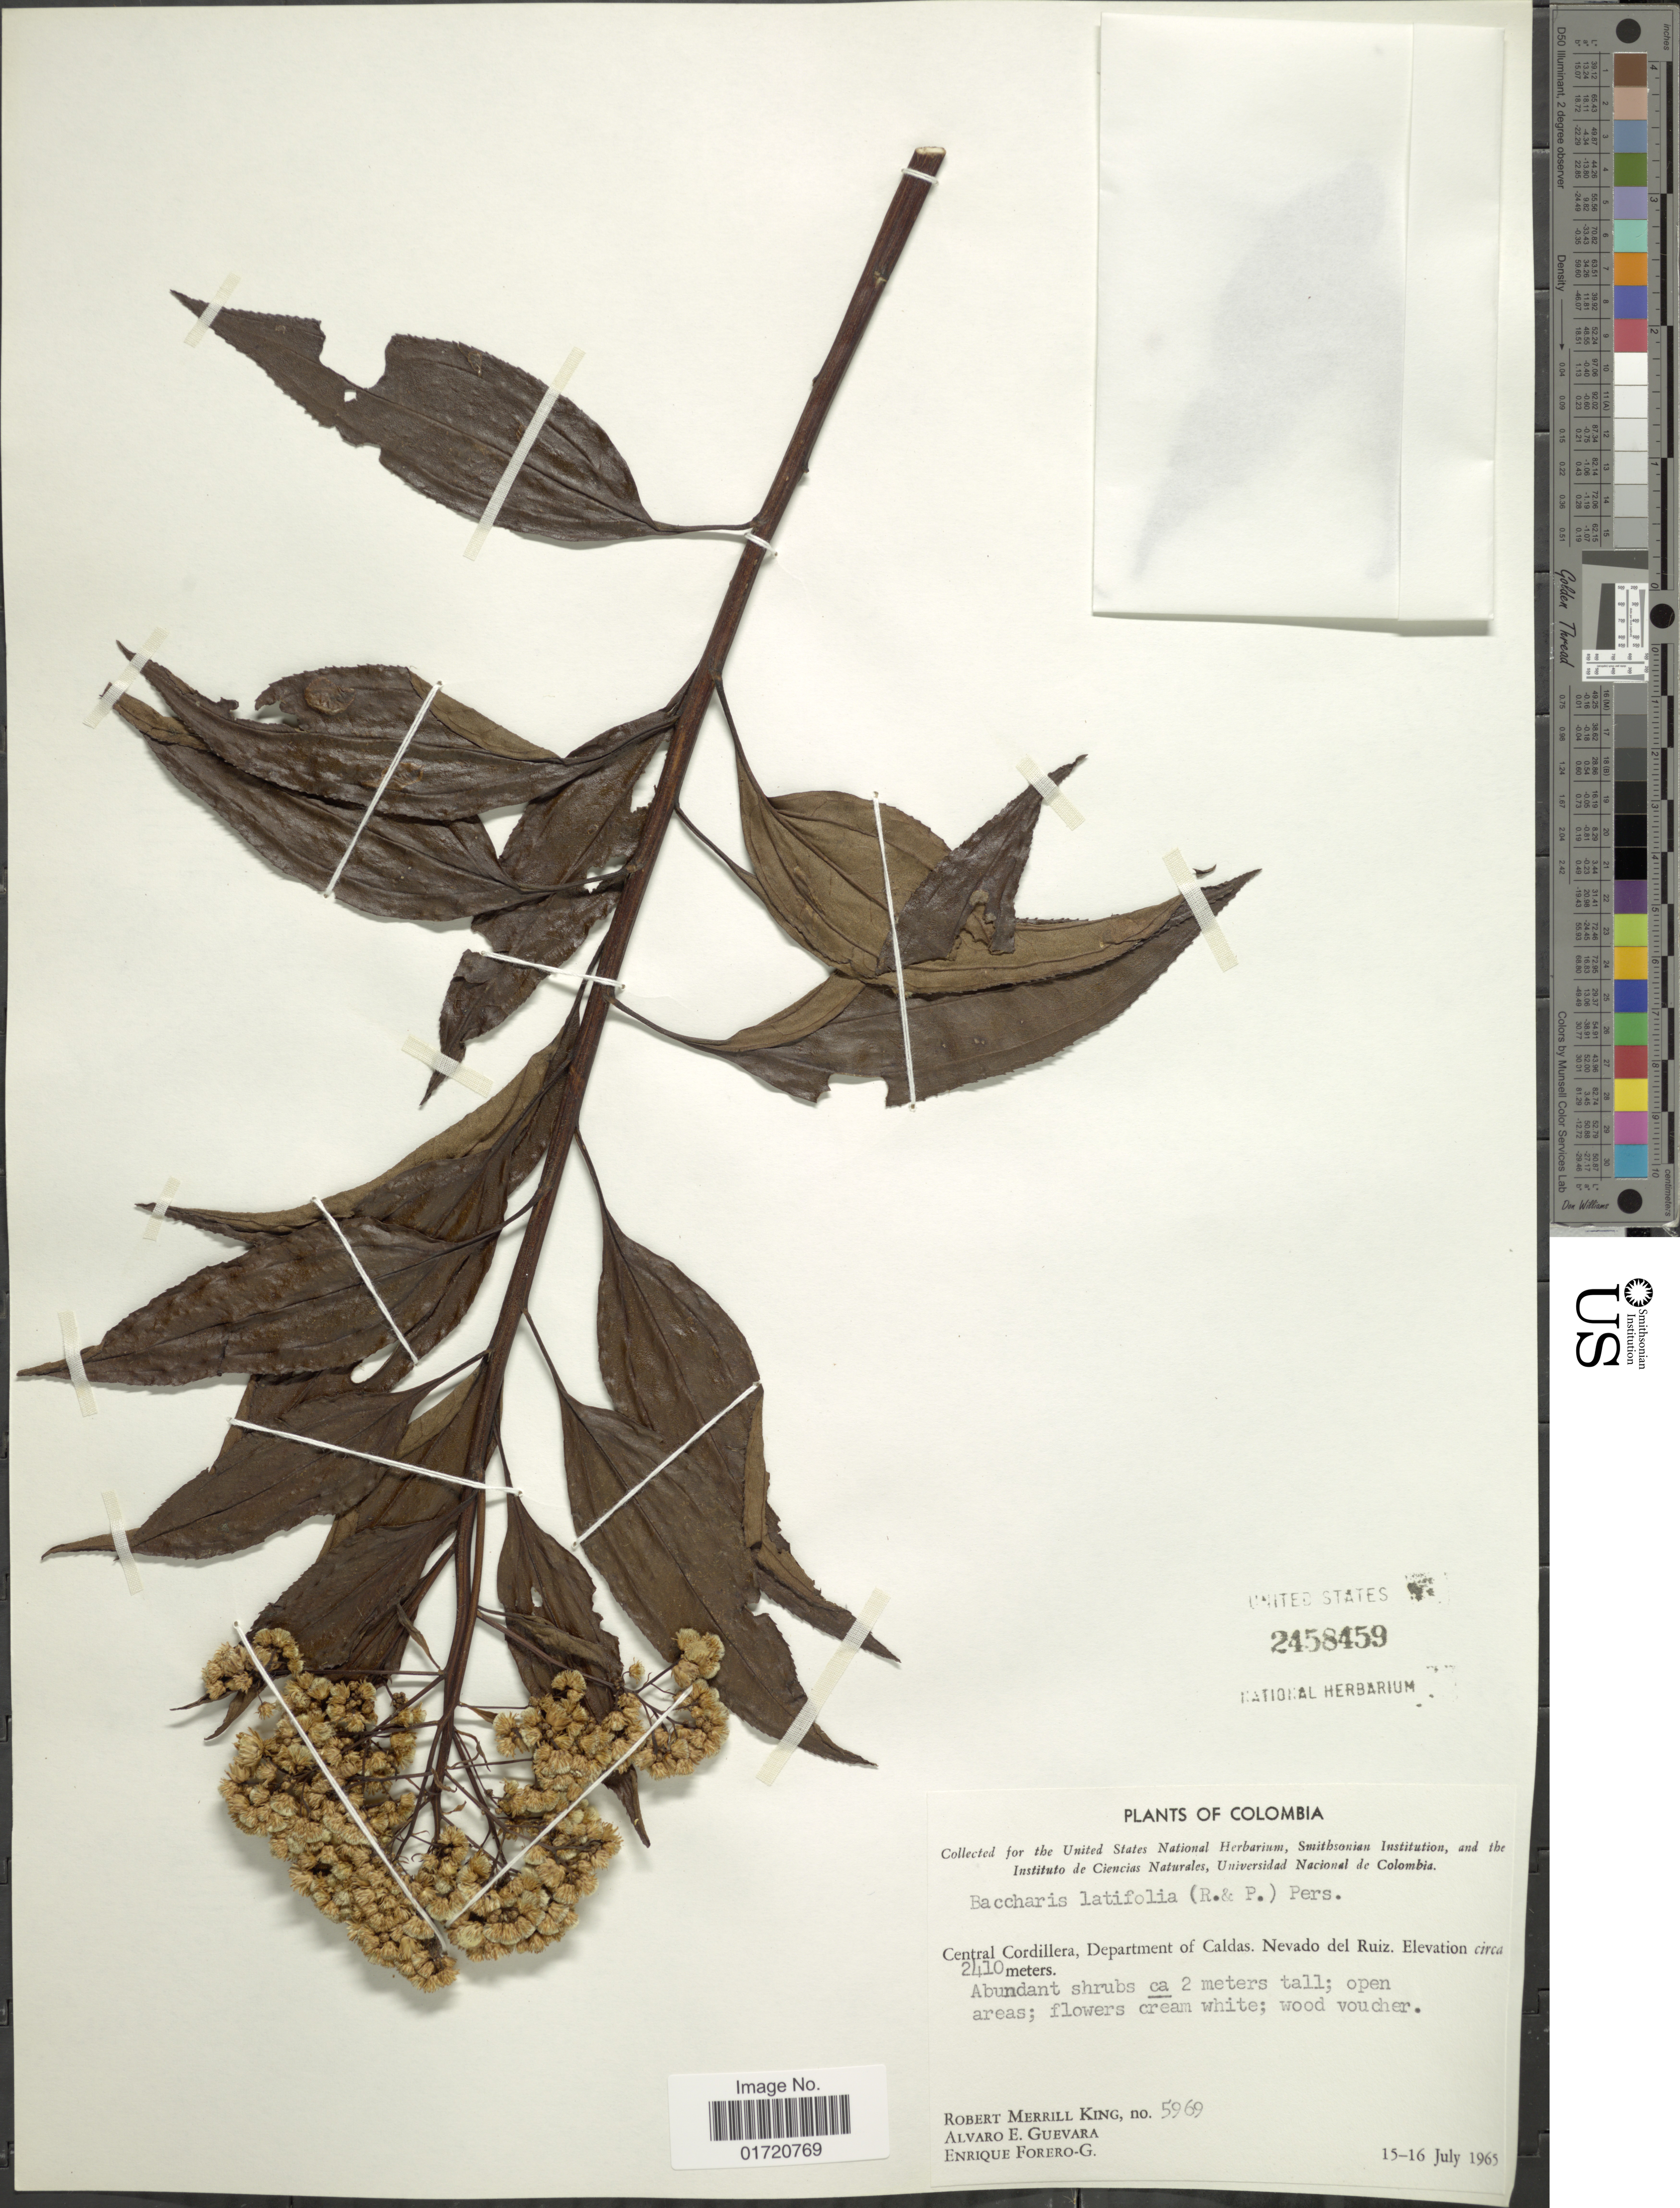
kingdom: Plantae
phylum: Tracheophyta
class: Magnoliopsida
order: Asterales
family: Asteraceae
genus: Baccharis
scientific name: Baccharis latifolia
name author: (Ruiz & Pav.) Pers.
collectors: R. M. King, A. E. Guevara & E. Forero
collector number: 5969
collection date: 1965-07-15/1965-07-16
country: Colombia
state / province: Caldas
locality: Centrl Cordillera, Nevado del Ruiz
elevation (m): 2410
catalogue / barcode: US 2458459